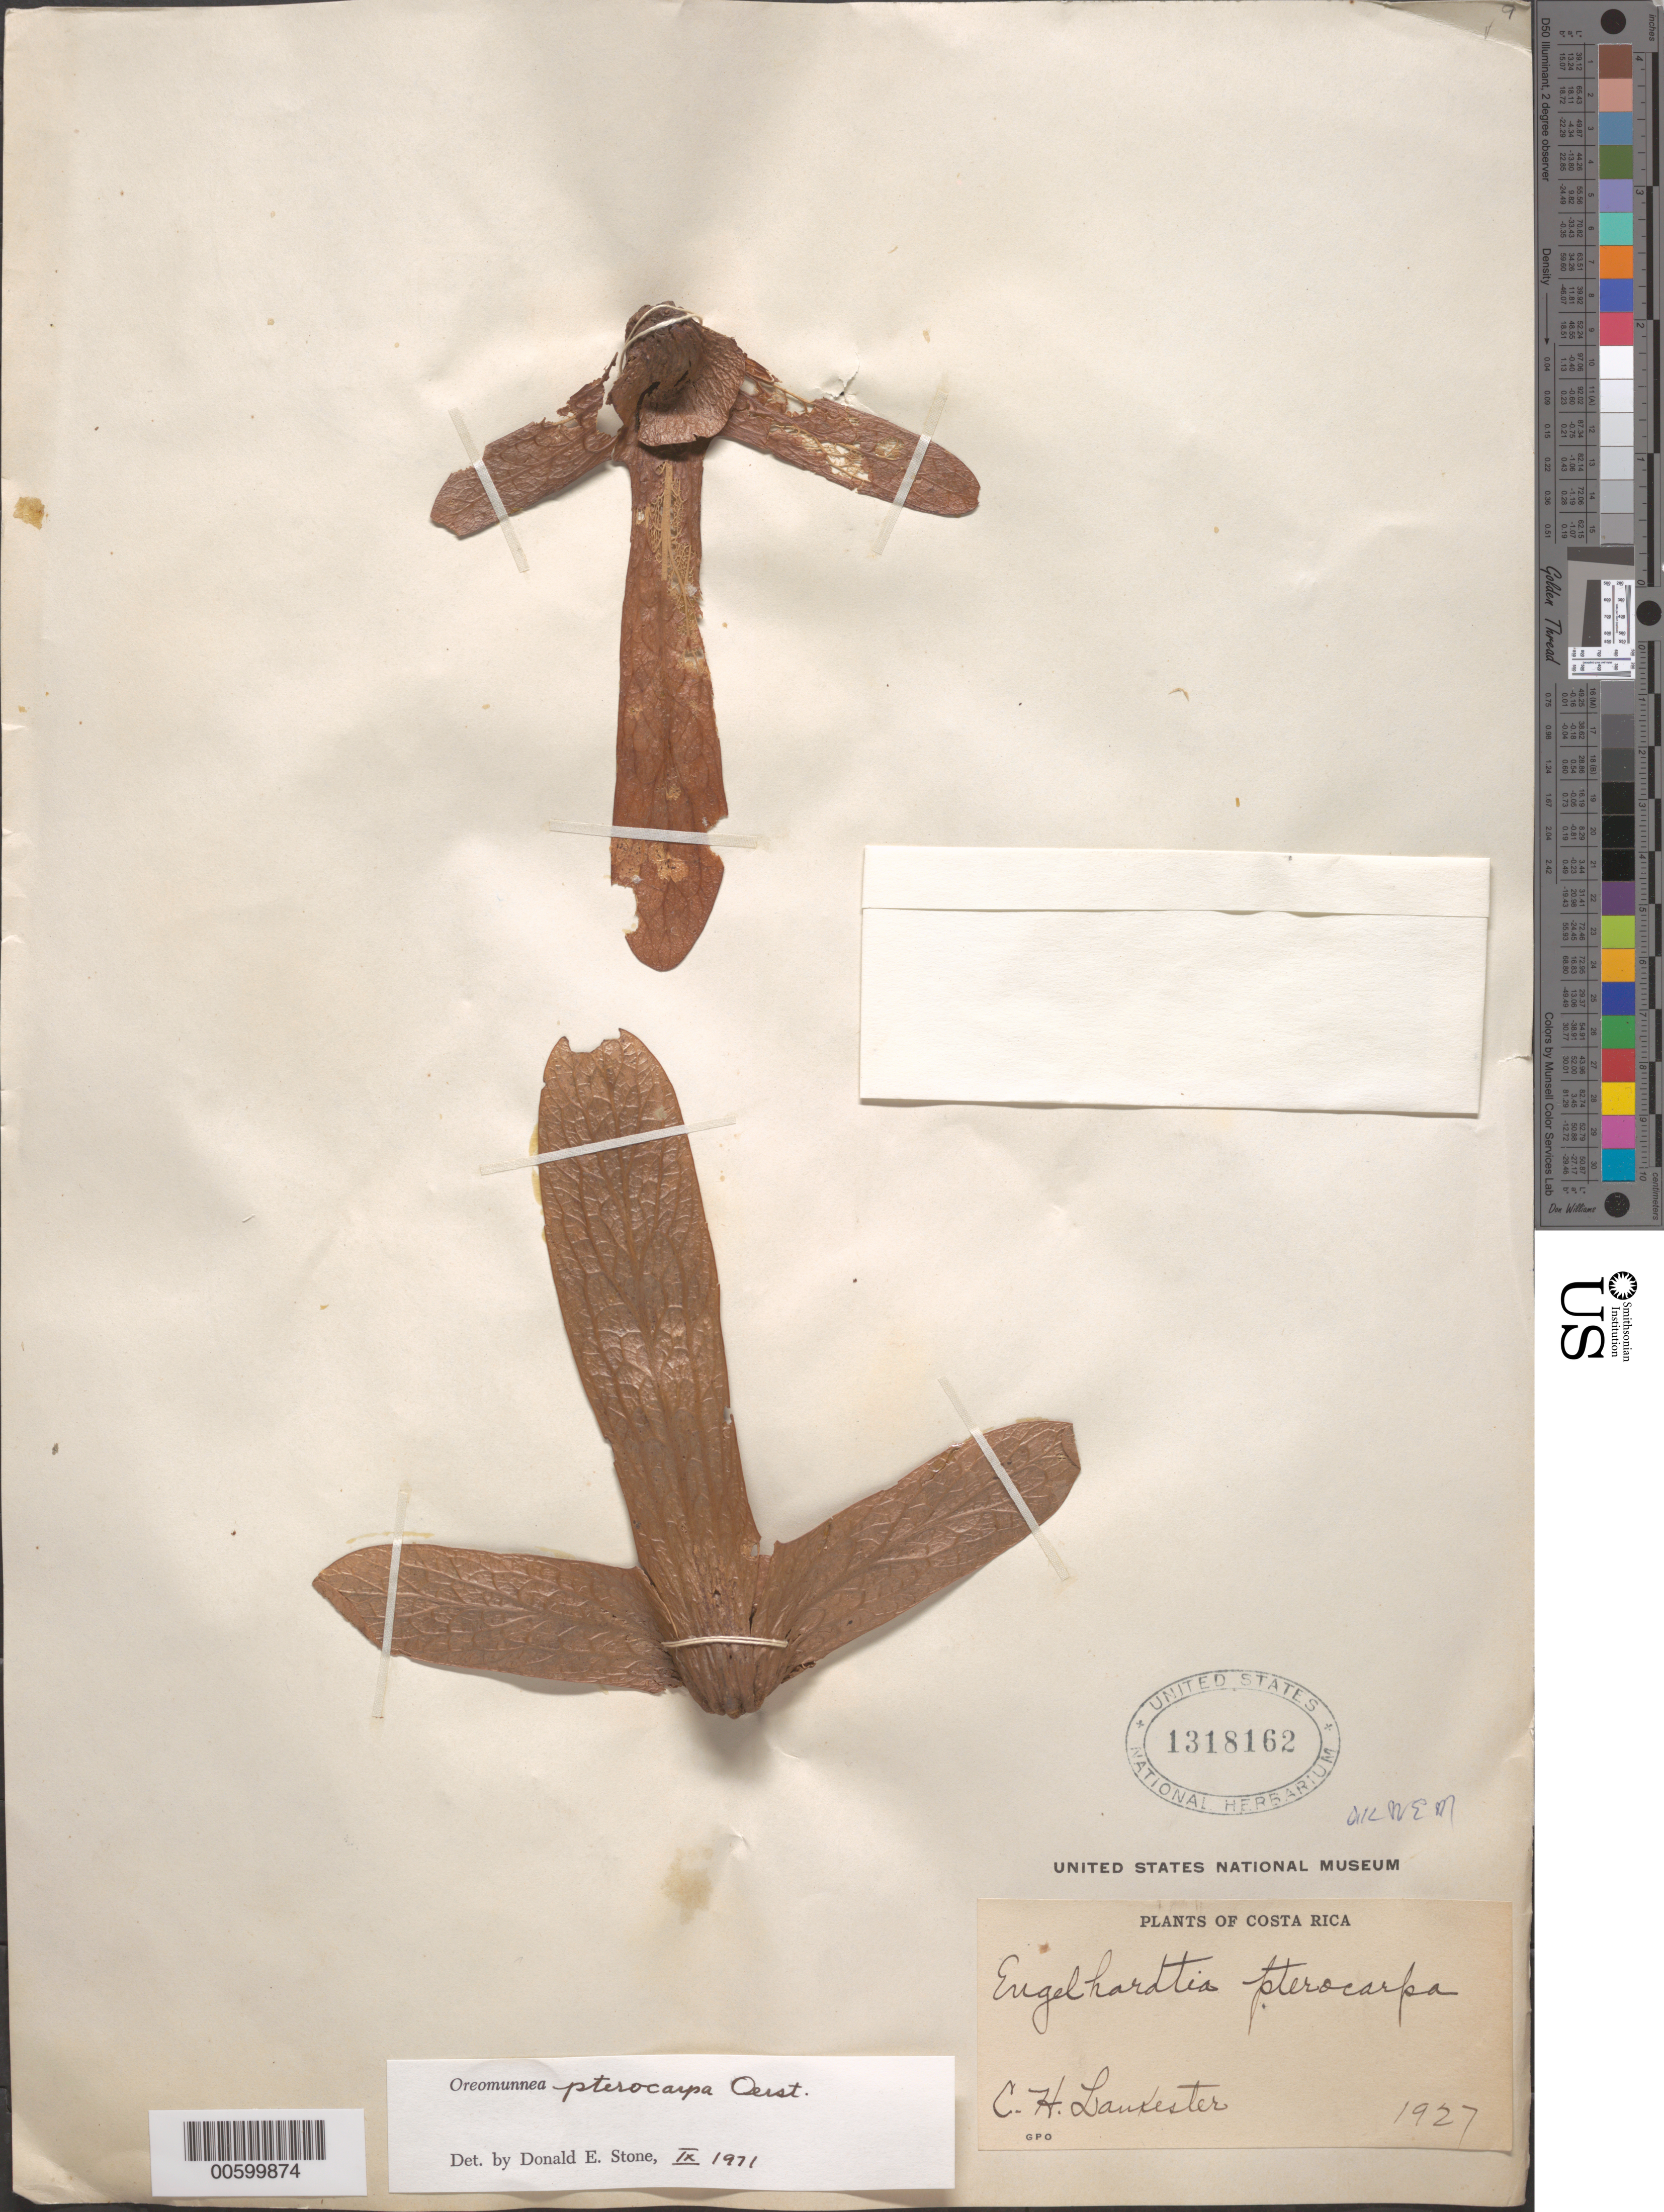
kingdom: Plantae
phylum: Tracheophyta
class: Magnoliopsida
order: Fagales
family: Juglandaceae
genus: Oreomunnea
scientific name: Oreomunnea pterocarpa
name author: Oerst.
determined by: Stone, D. E.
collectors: C. H. Lankester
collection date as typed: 1927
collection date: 1927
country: Costa Rica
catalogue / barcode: US 1318162